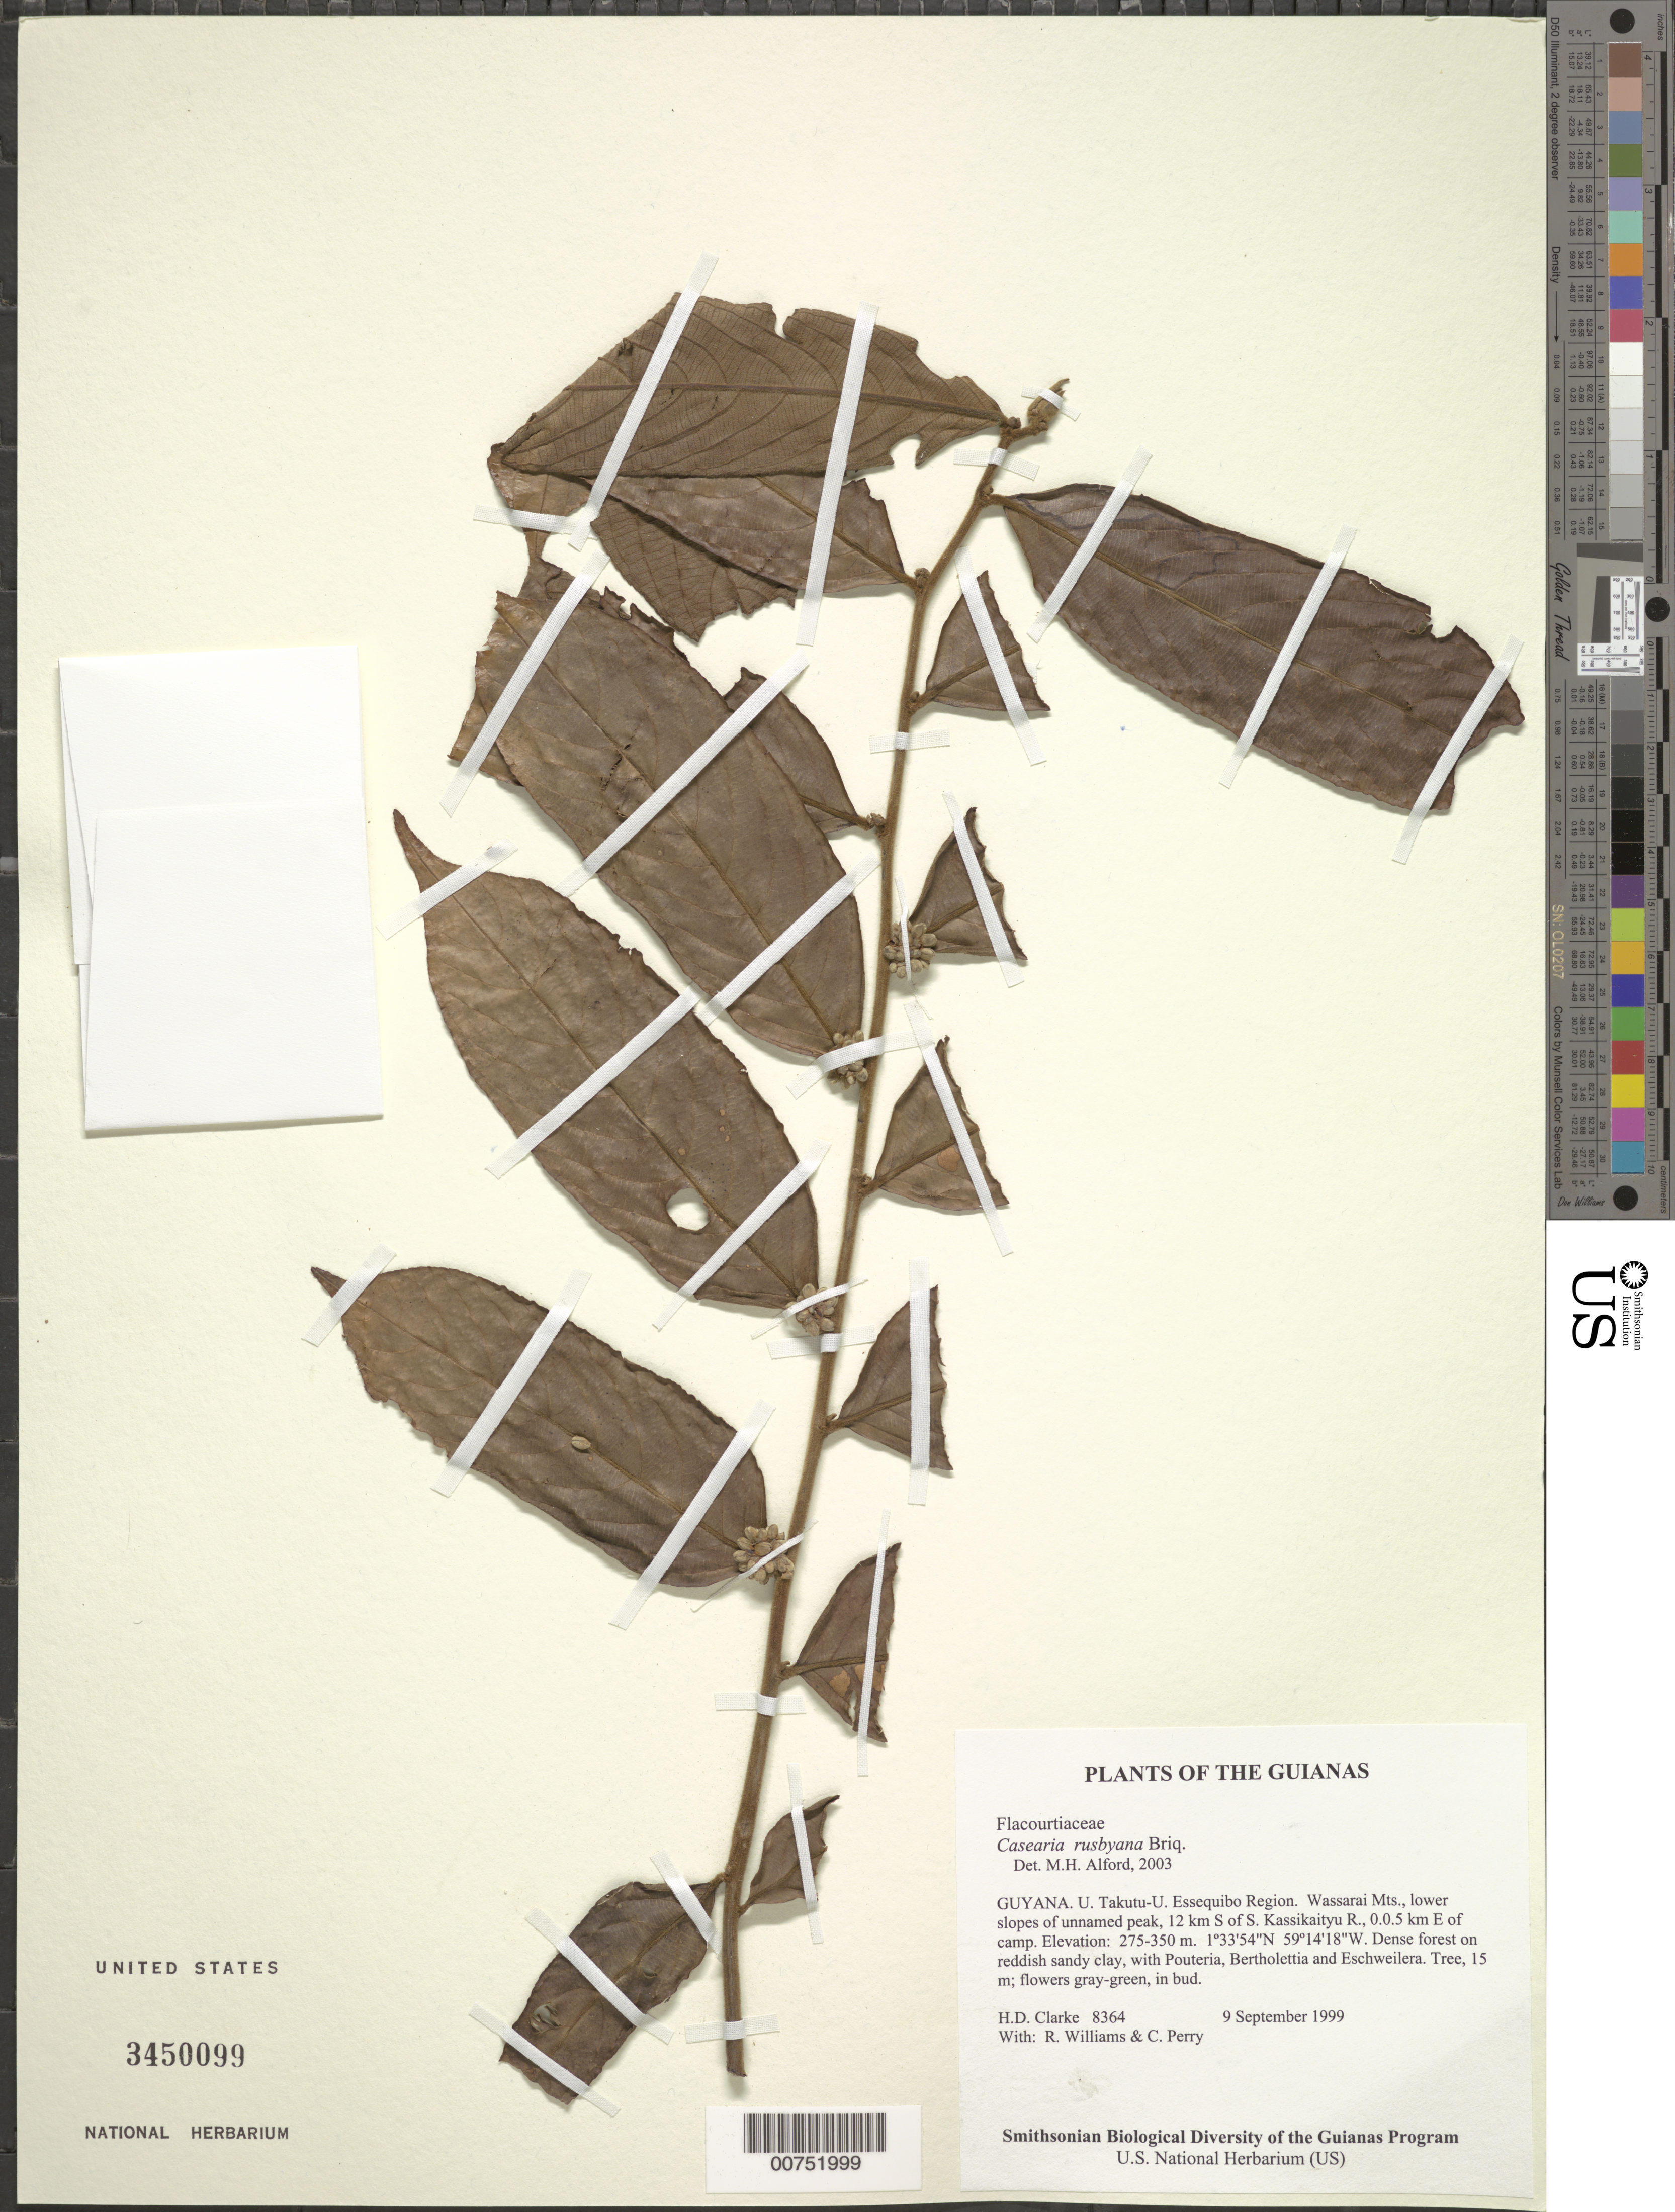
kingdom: Plantae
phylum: Tracheophyta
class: Magnoliopsida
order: Malpighiales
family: Salicaceae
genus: Casearia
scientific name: Casearia rusbyana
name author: Briq.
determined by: Liesner, R. L.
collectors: H. D. Clarke, R. Williams & C. Perry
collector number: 8364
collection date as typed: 9 September 1999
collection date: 1999-09-09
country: Guyana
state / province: U. Takutu-U. Essequibo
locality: Wassarai Mts., lower slopes of unnamed peak, 12 km S of S. Kassikaityu R., 0.0.5 km E of camp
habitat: Dense forest on reddish sandy clay, with Pouteria, Bertholettia and Eschweilera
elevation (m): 275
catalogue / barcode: US 3450099